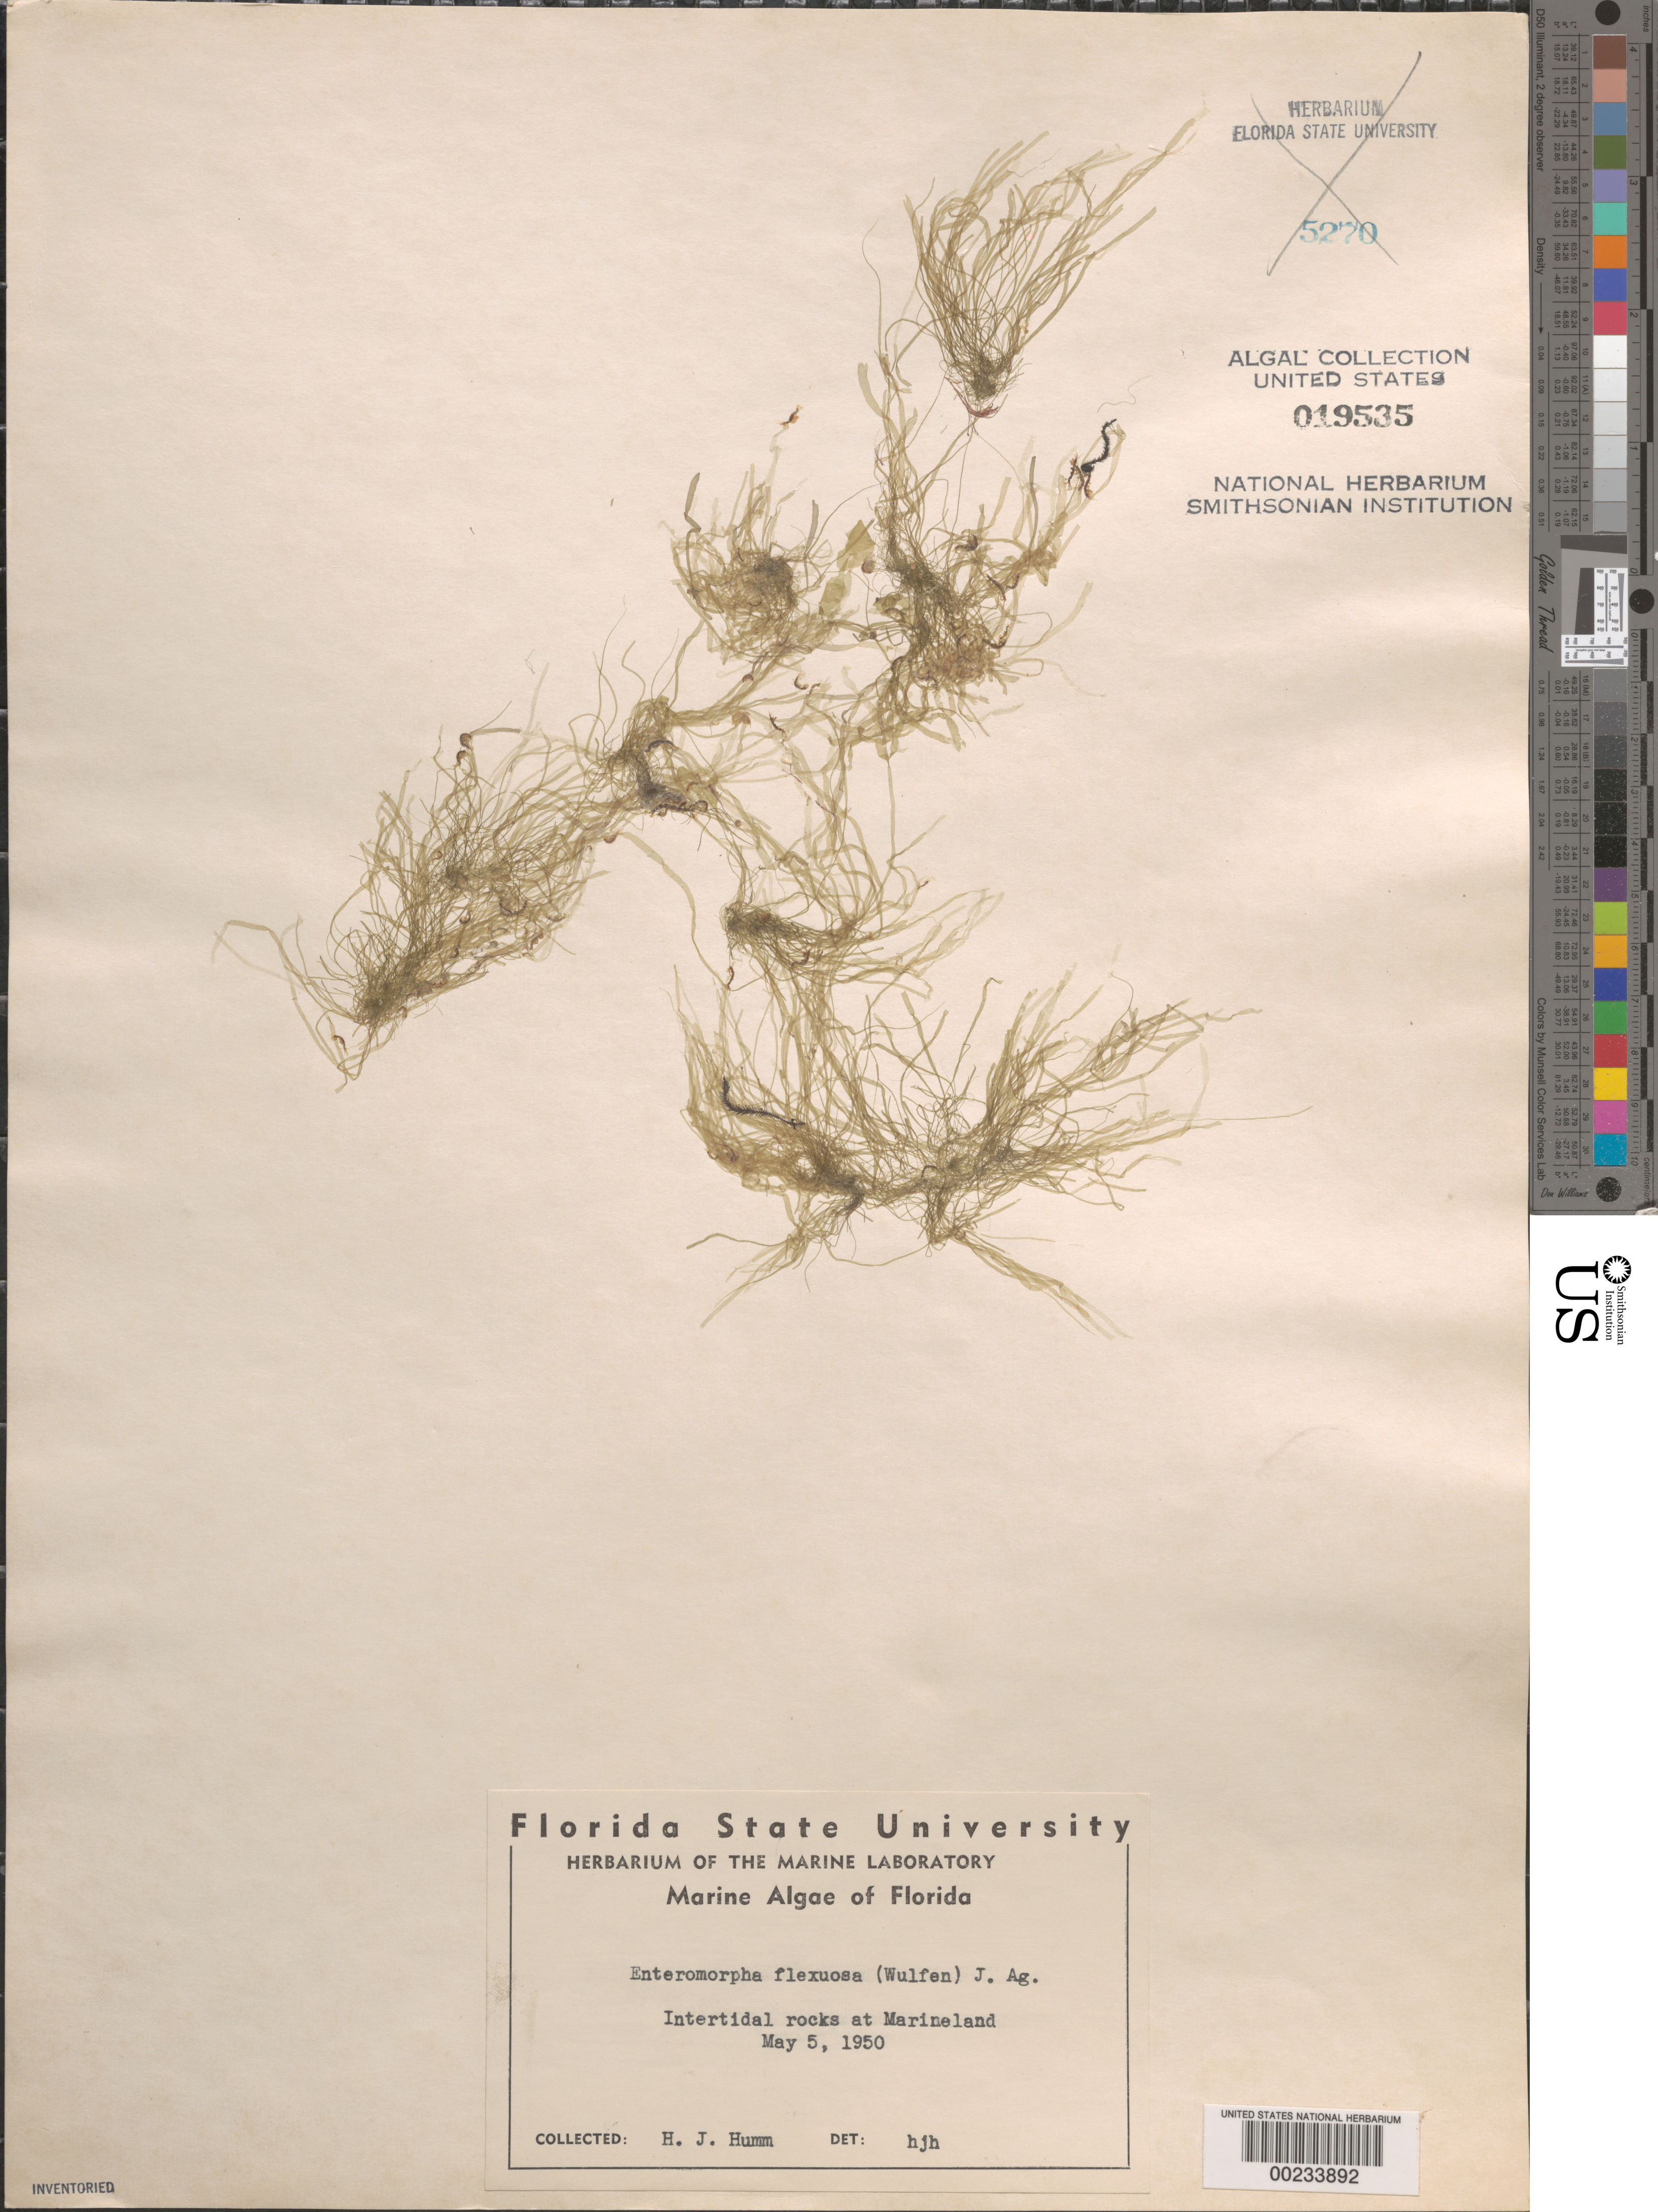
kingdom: Plantae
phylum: Chlorophyta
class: Ulvophyceae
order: Ulvales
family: Ulvaceae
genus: Ulva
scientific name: Ulva flexuosa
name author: Wulfen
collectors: H. J. Humm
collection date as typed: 05 May 1950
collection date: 1950-05-05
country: United States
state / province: Florida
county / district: Flagler County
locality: Marineland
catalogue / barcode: US 19535